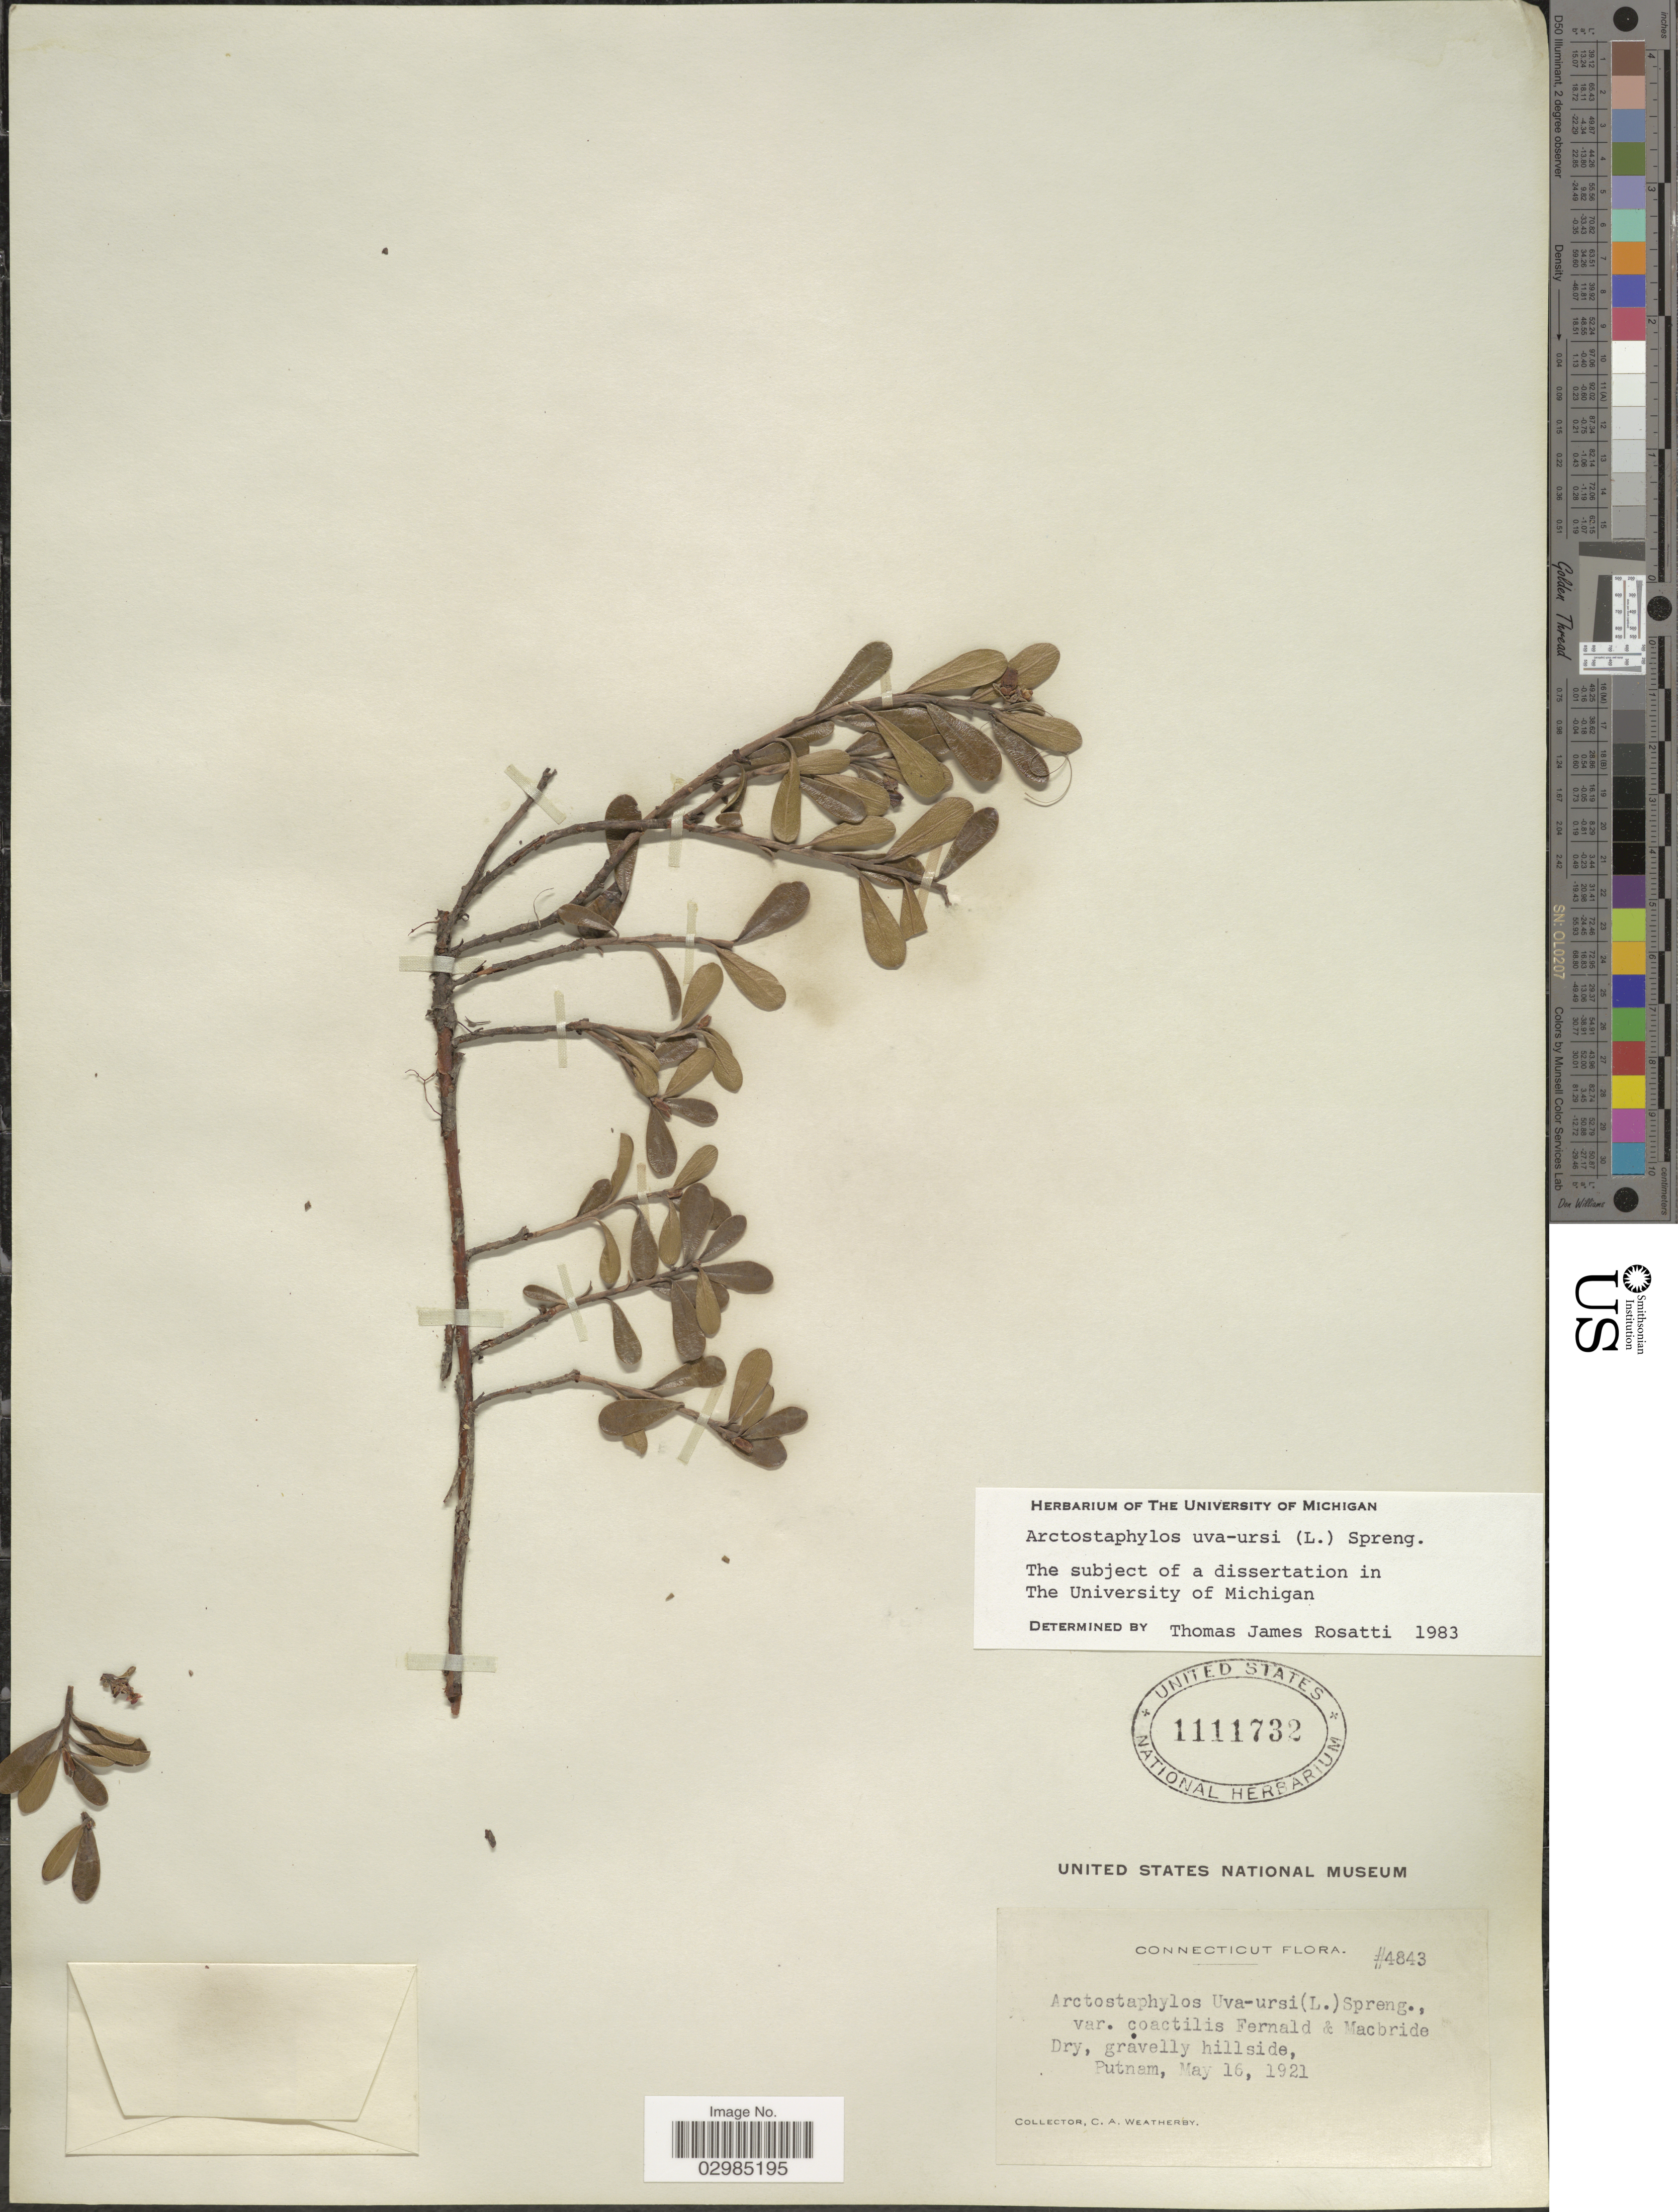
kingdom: Plantae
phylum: Tracheophyta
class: Magnoliopsida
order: Ericales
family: Ericaceae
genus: Arctostaphylos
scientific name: Arctostaphylos uva-ursi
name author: (L.) Spreng.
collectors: C. A. Weatherby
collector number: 4843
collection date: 1921-05-16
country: United States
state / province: Connecticut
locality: Putnam.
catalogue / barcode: US 1111732